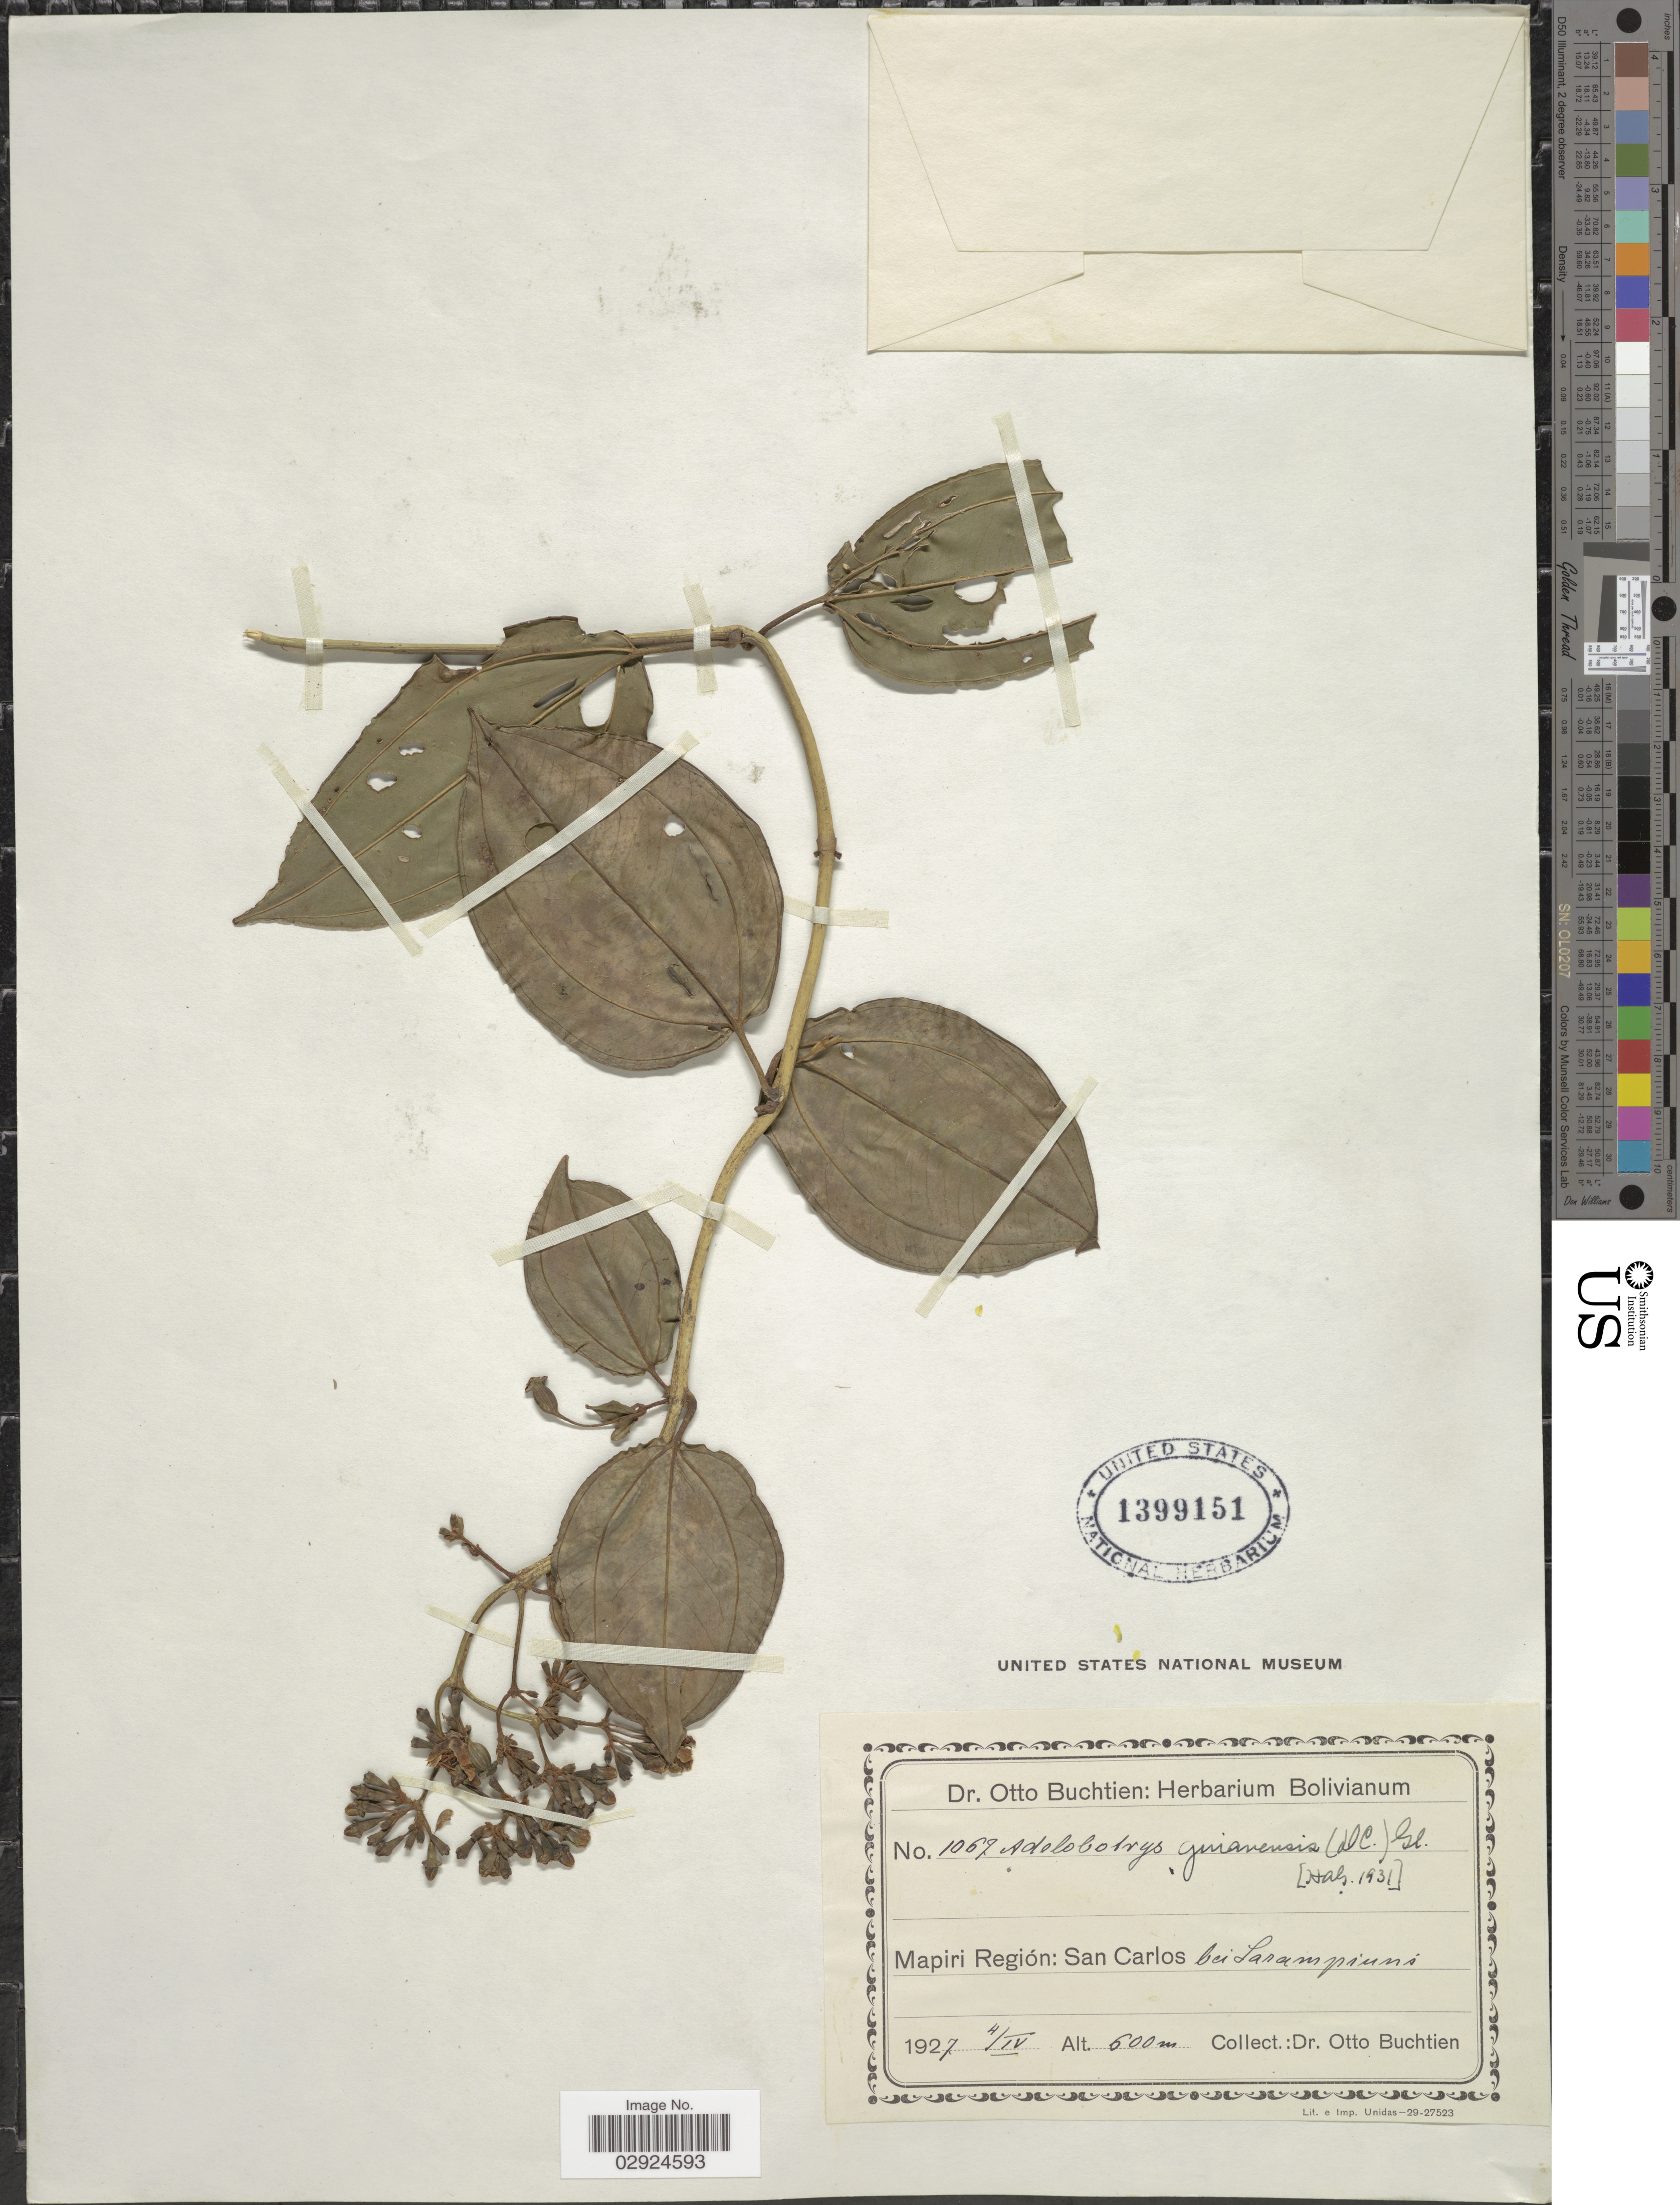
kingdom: Plantae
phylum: Tracheophyta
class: Magnoliopsida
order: Myrtales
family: Melastomataceae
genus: Adelobotrys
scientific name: Adelobotrys adscendens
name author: (Sw.) Triana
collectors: O. Buchtien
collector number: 1067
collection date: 1927-04-04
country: Bolivia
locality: Mapiri Región: San Carlos bei Sarampiuni.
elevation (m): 600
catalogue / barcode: US 1399151